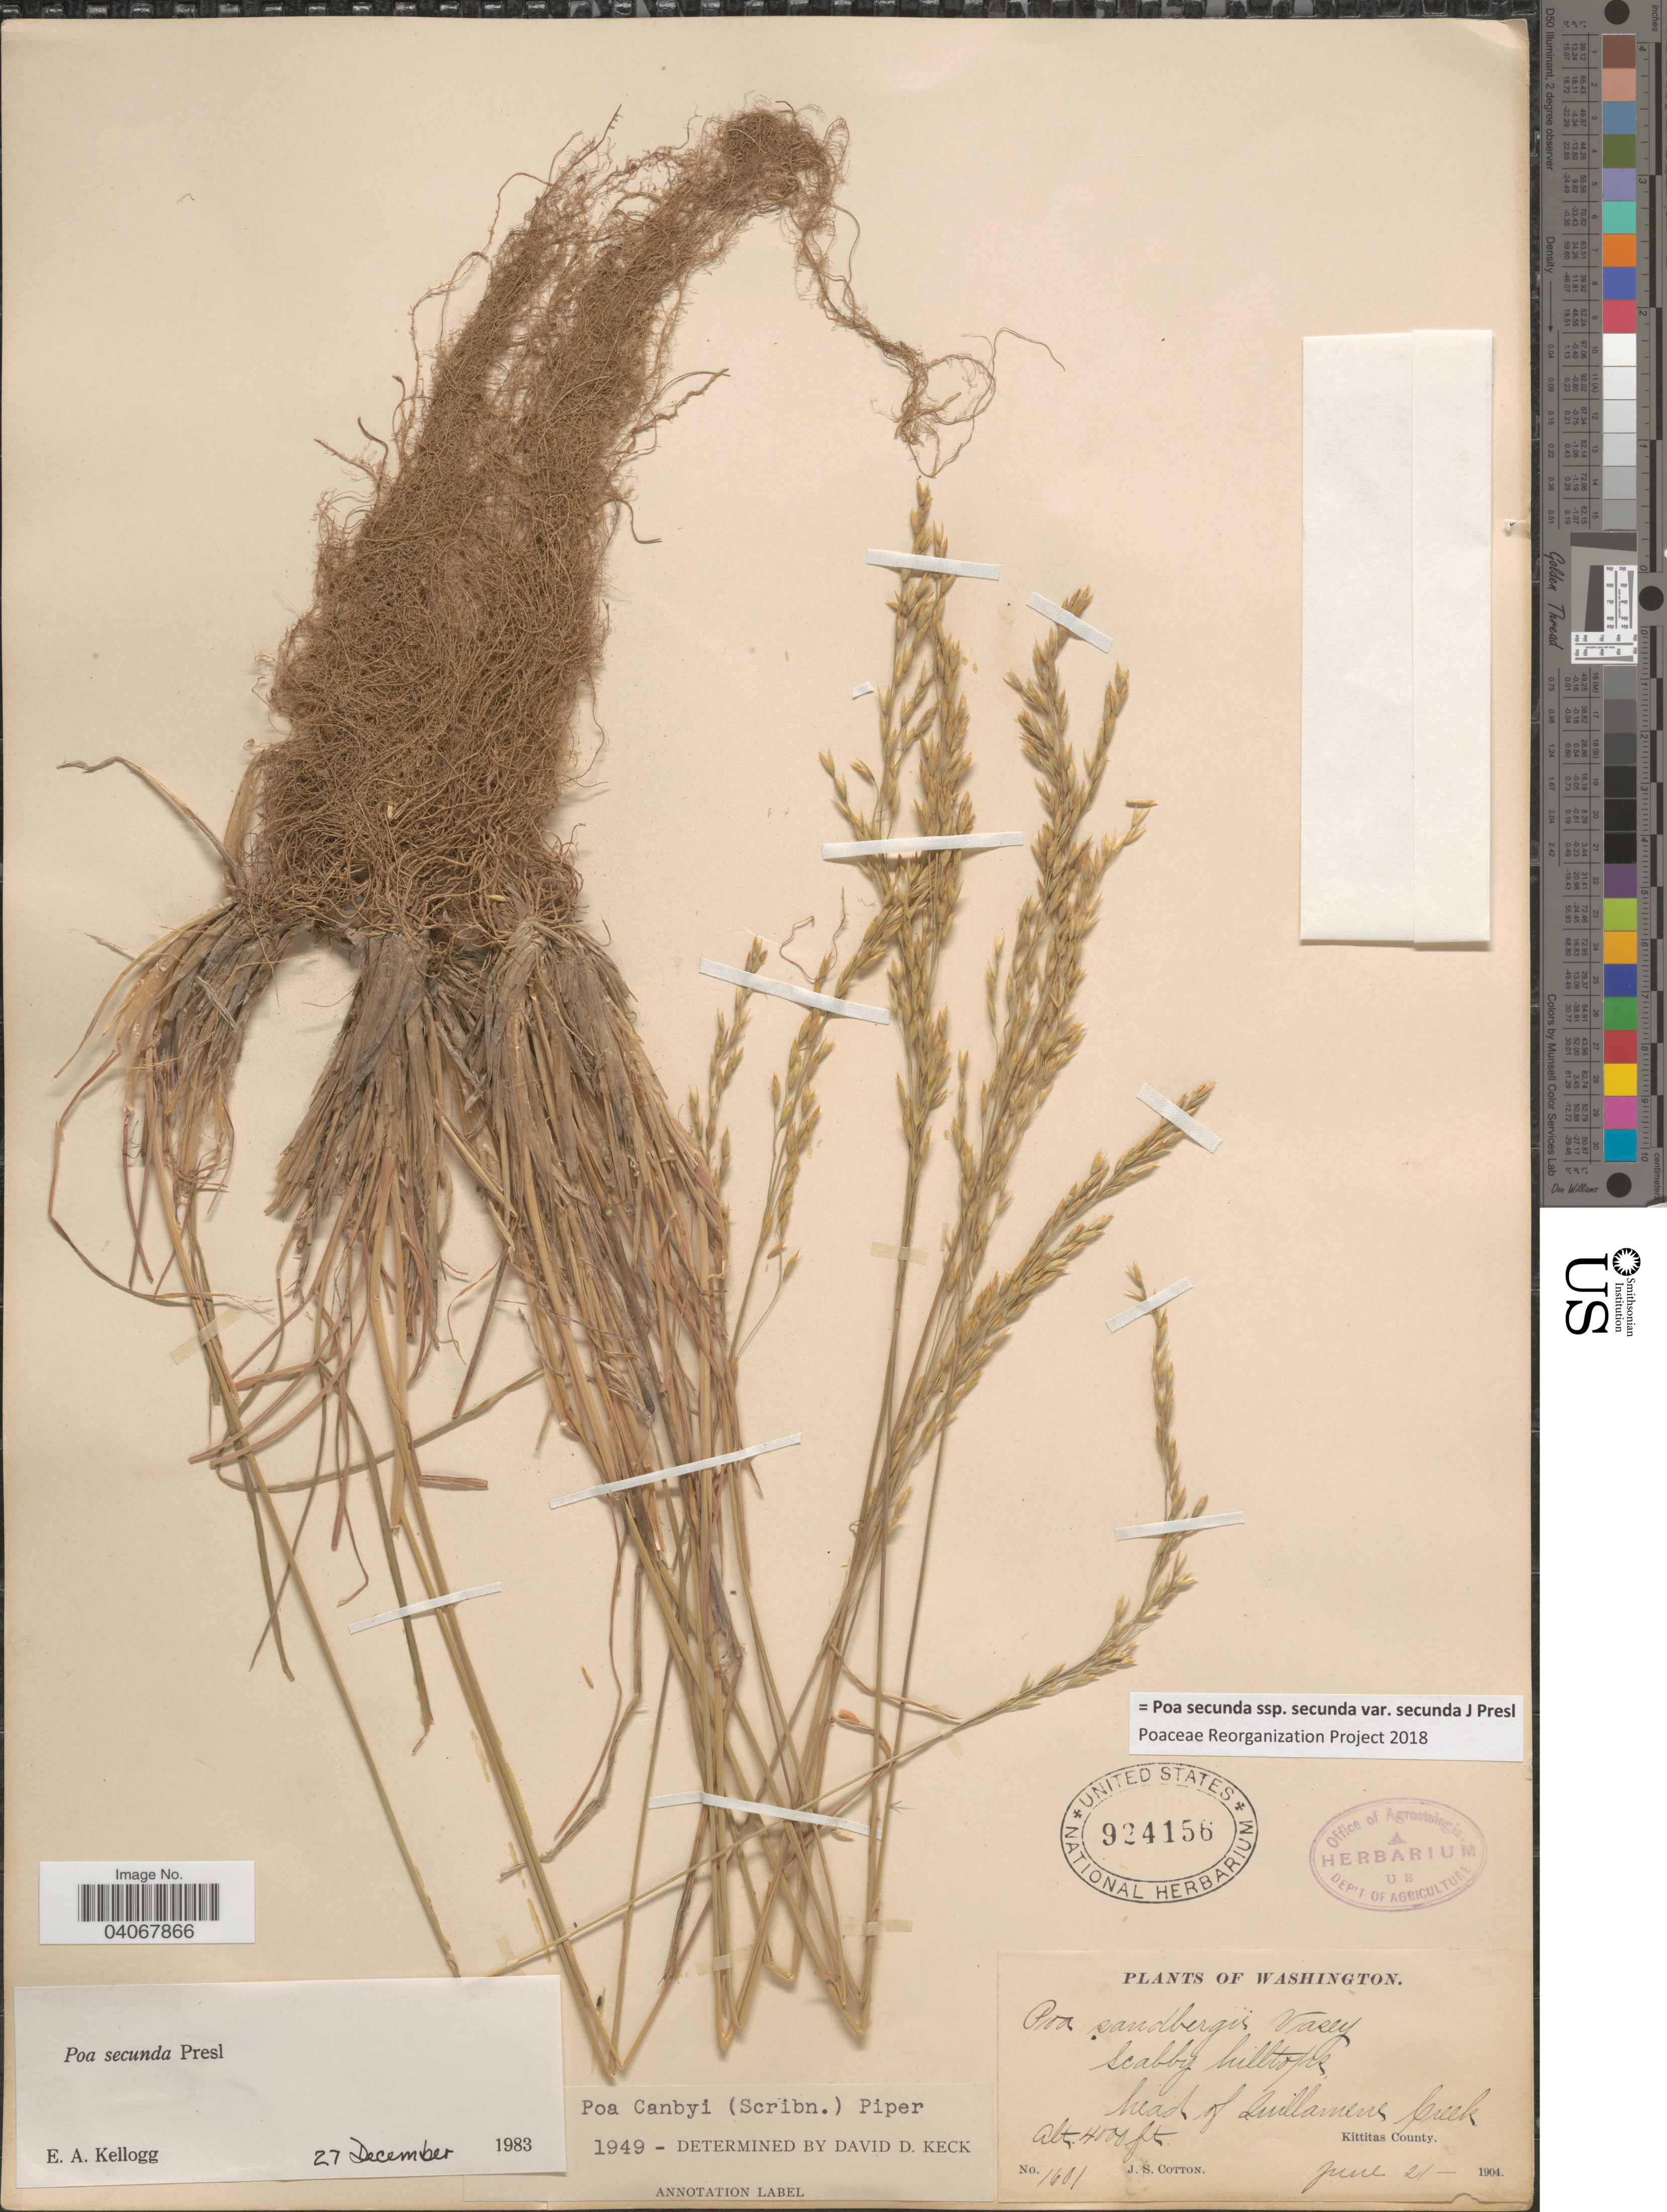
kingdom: Plantae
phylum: Tracheophyta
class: Liliopsida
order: Poales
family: Poaceae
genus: Poa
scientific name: Poa secunda subsp. secunda var. secunda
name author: J. Presl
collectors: J. S. Cotton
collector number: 1601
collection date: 1904-06-21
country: United States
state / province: Washington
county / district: Kittitas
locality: Scabby hilltops head of Quillamene Creek. Kittitas County.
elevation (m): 1219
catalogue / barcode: US 924156